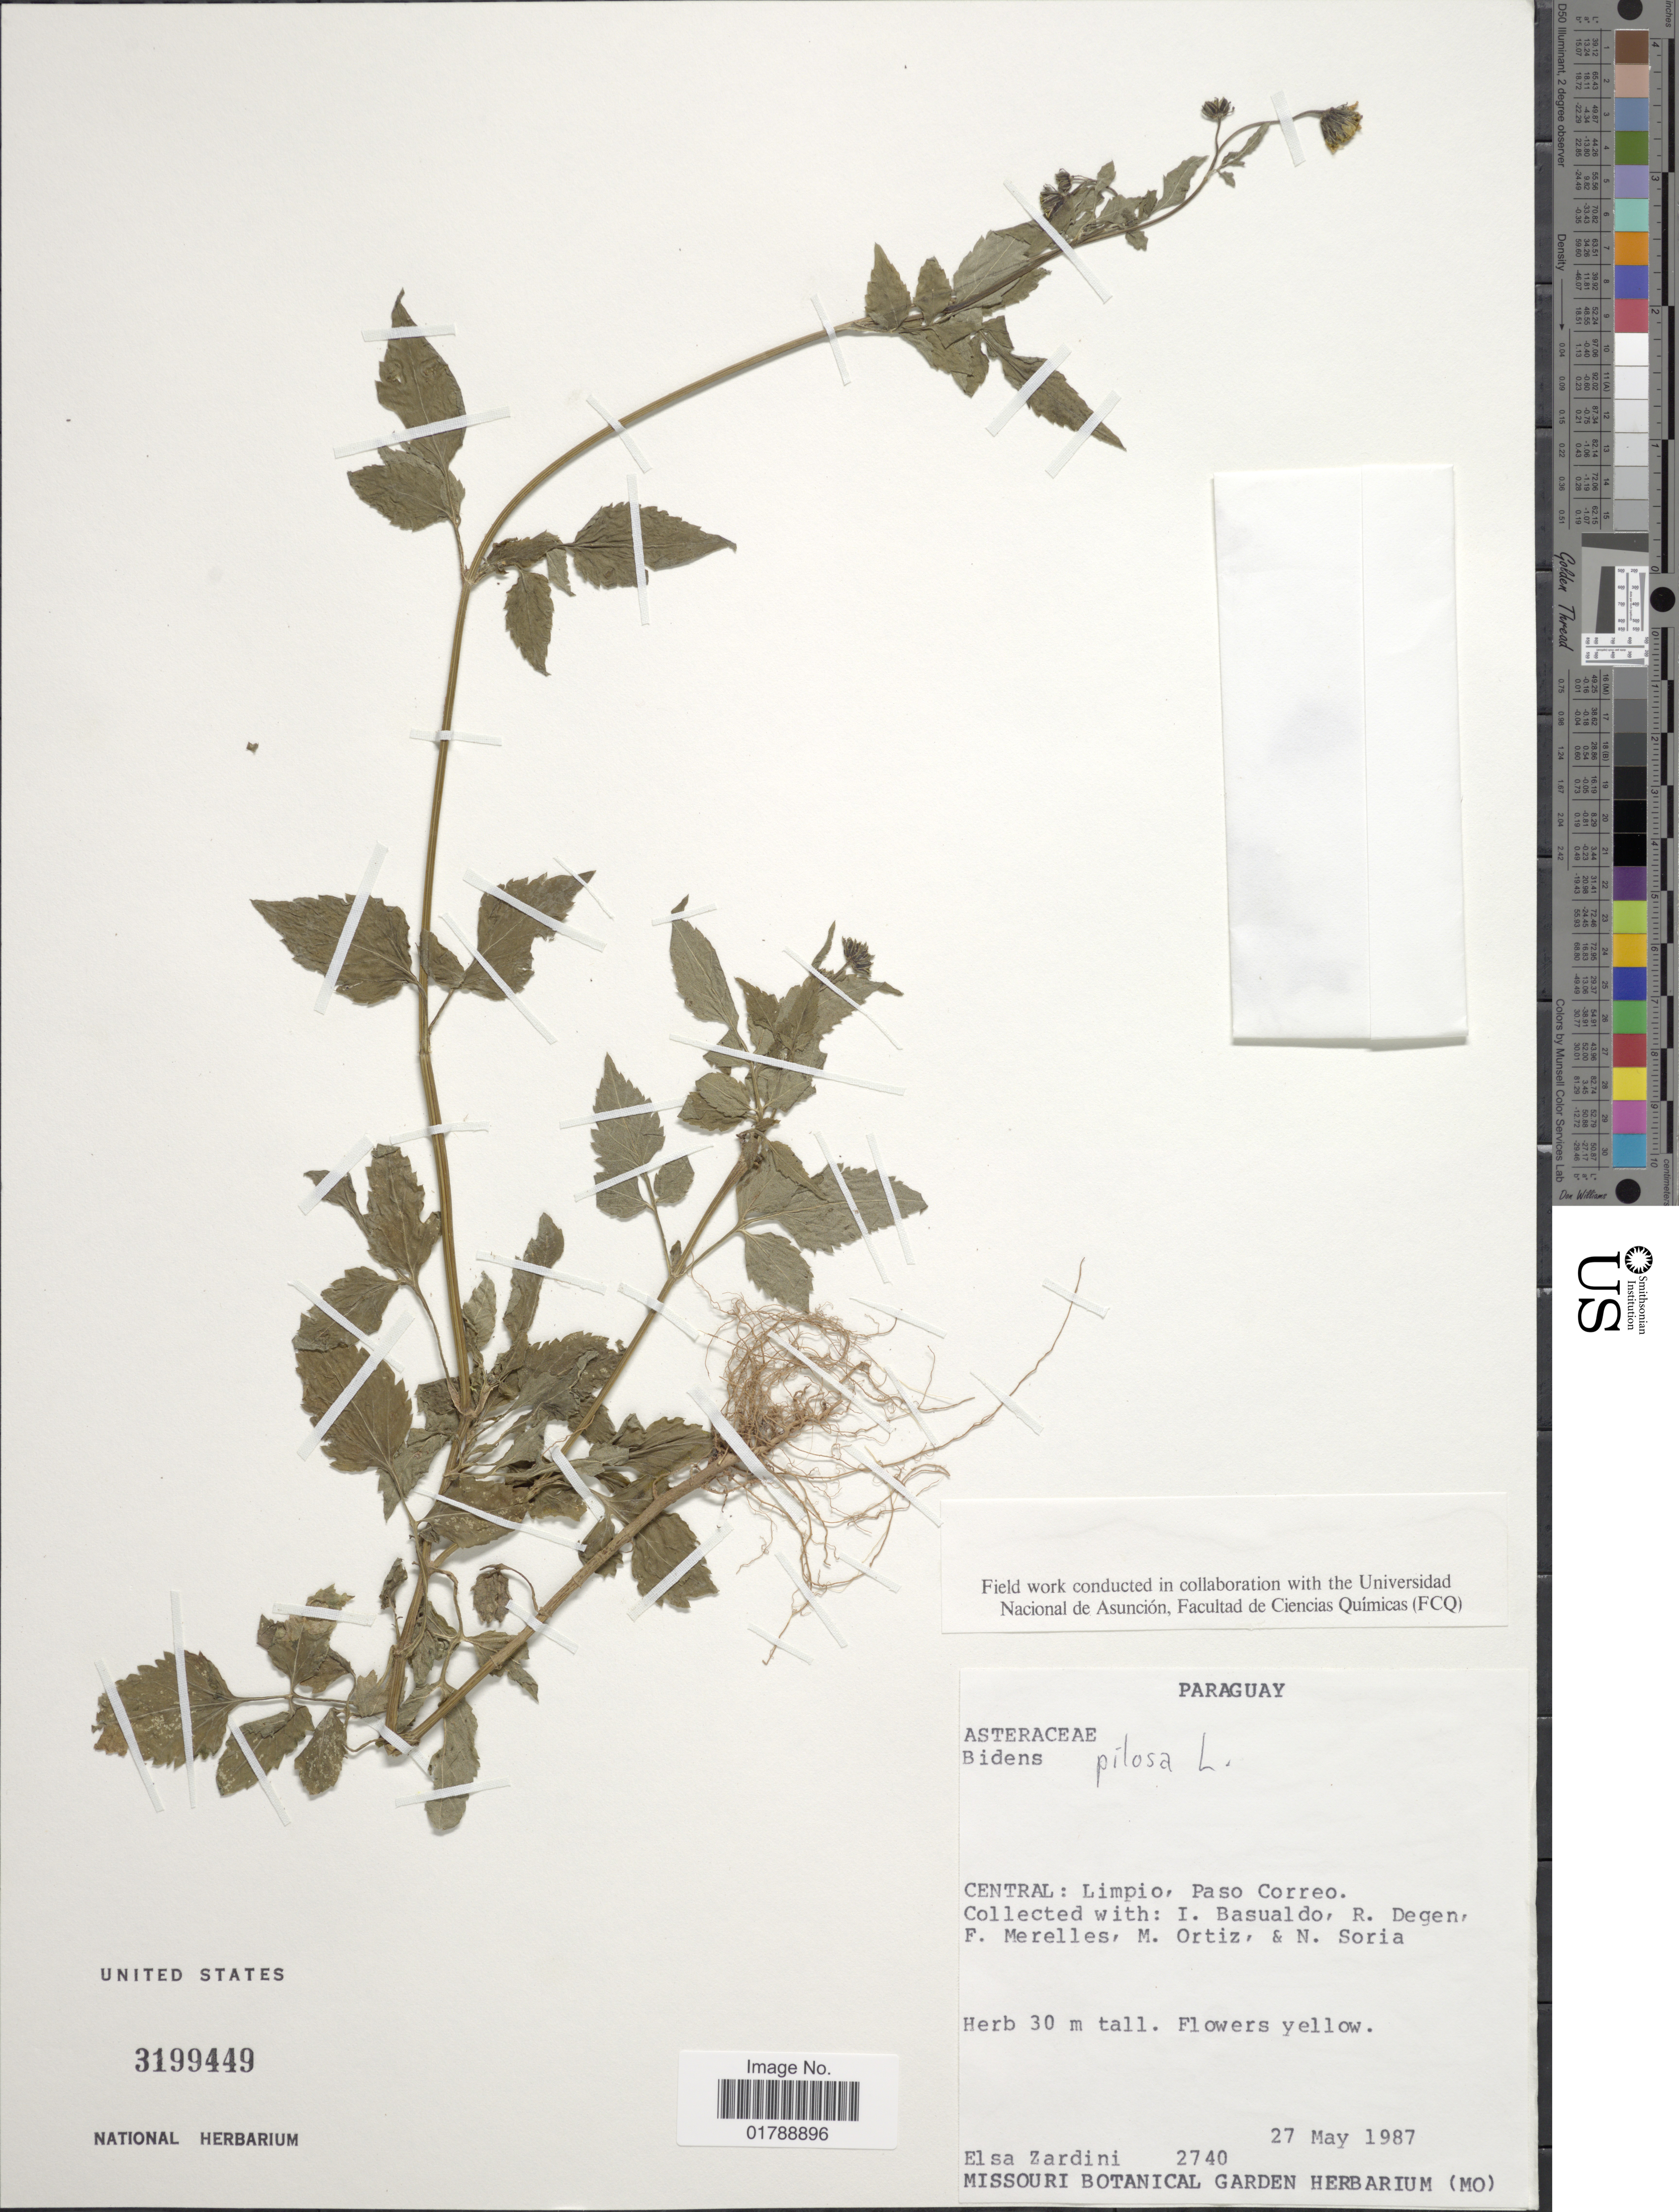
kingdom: Plantae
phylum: Tracheophyta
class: Magnoliopsida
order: Asterales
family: Asteraceae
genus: Bidens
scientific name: Bidens pilosa var. radiata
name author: (Sch. Bip.) J.A. Schmidt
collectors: E. M. Zardini, I. Basualdo, R. Degen, F. Merelles & et al.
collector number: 2740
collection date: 1987-05-27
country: Paraguay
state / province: Central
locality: Limpio, Paso Correo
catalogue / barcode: US 3199449